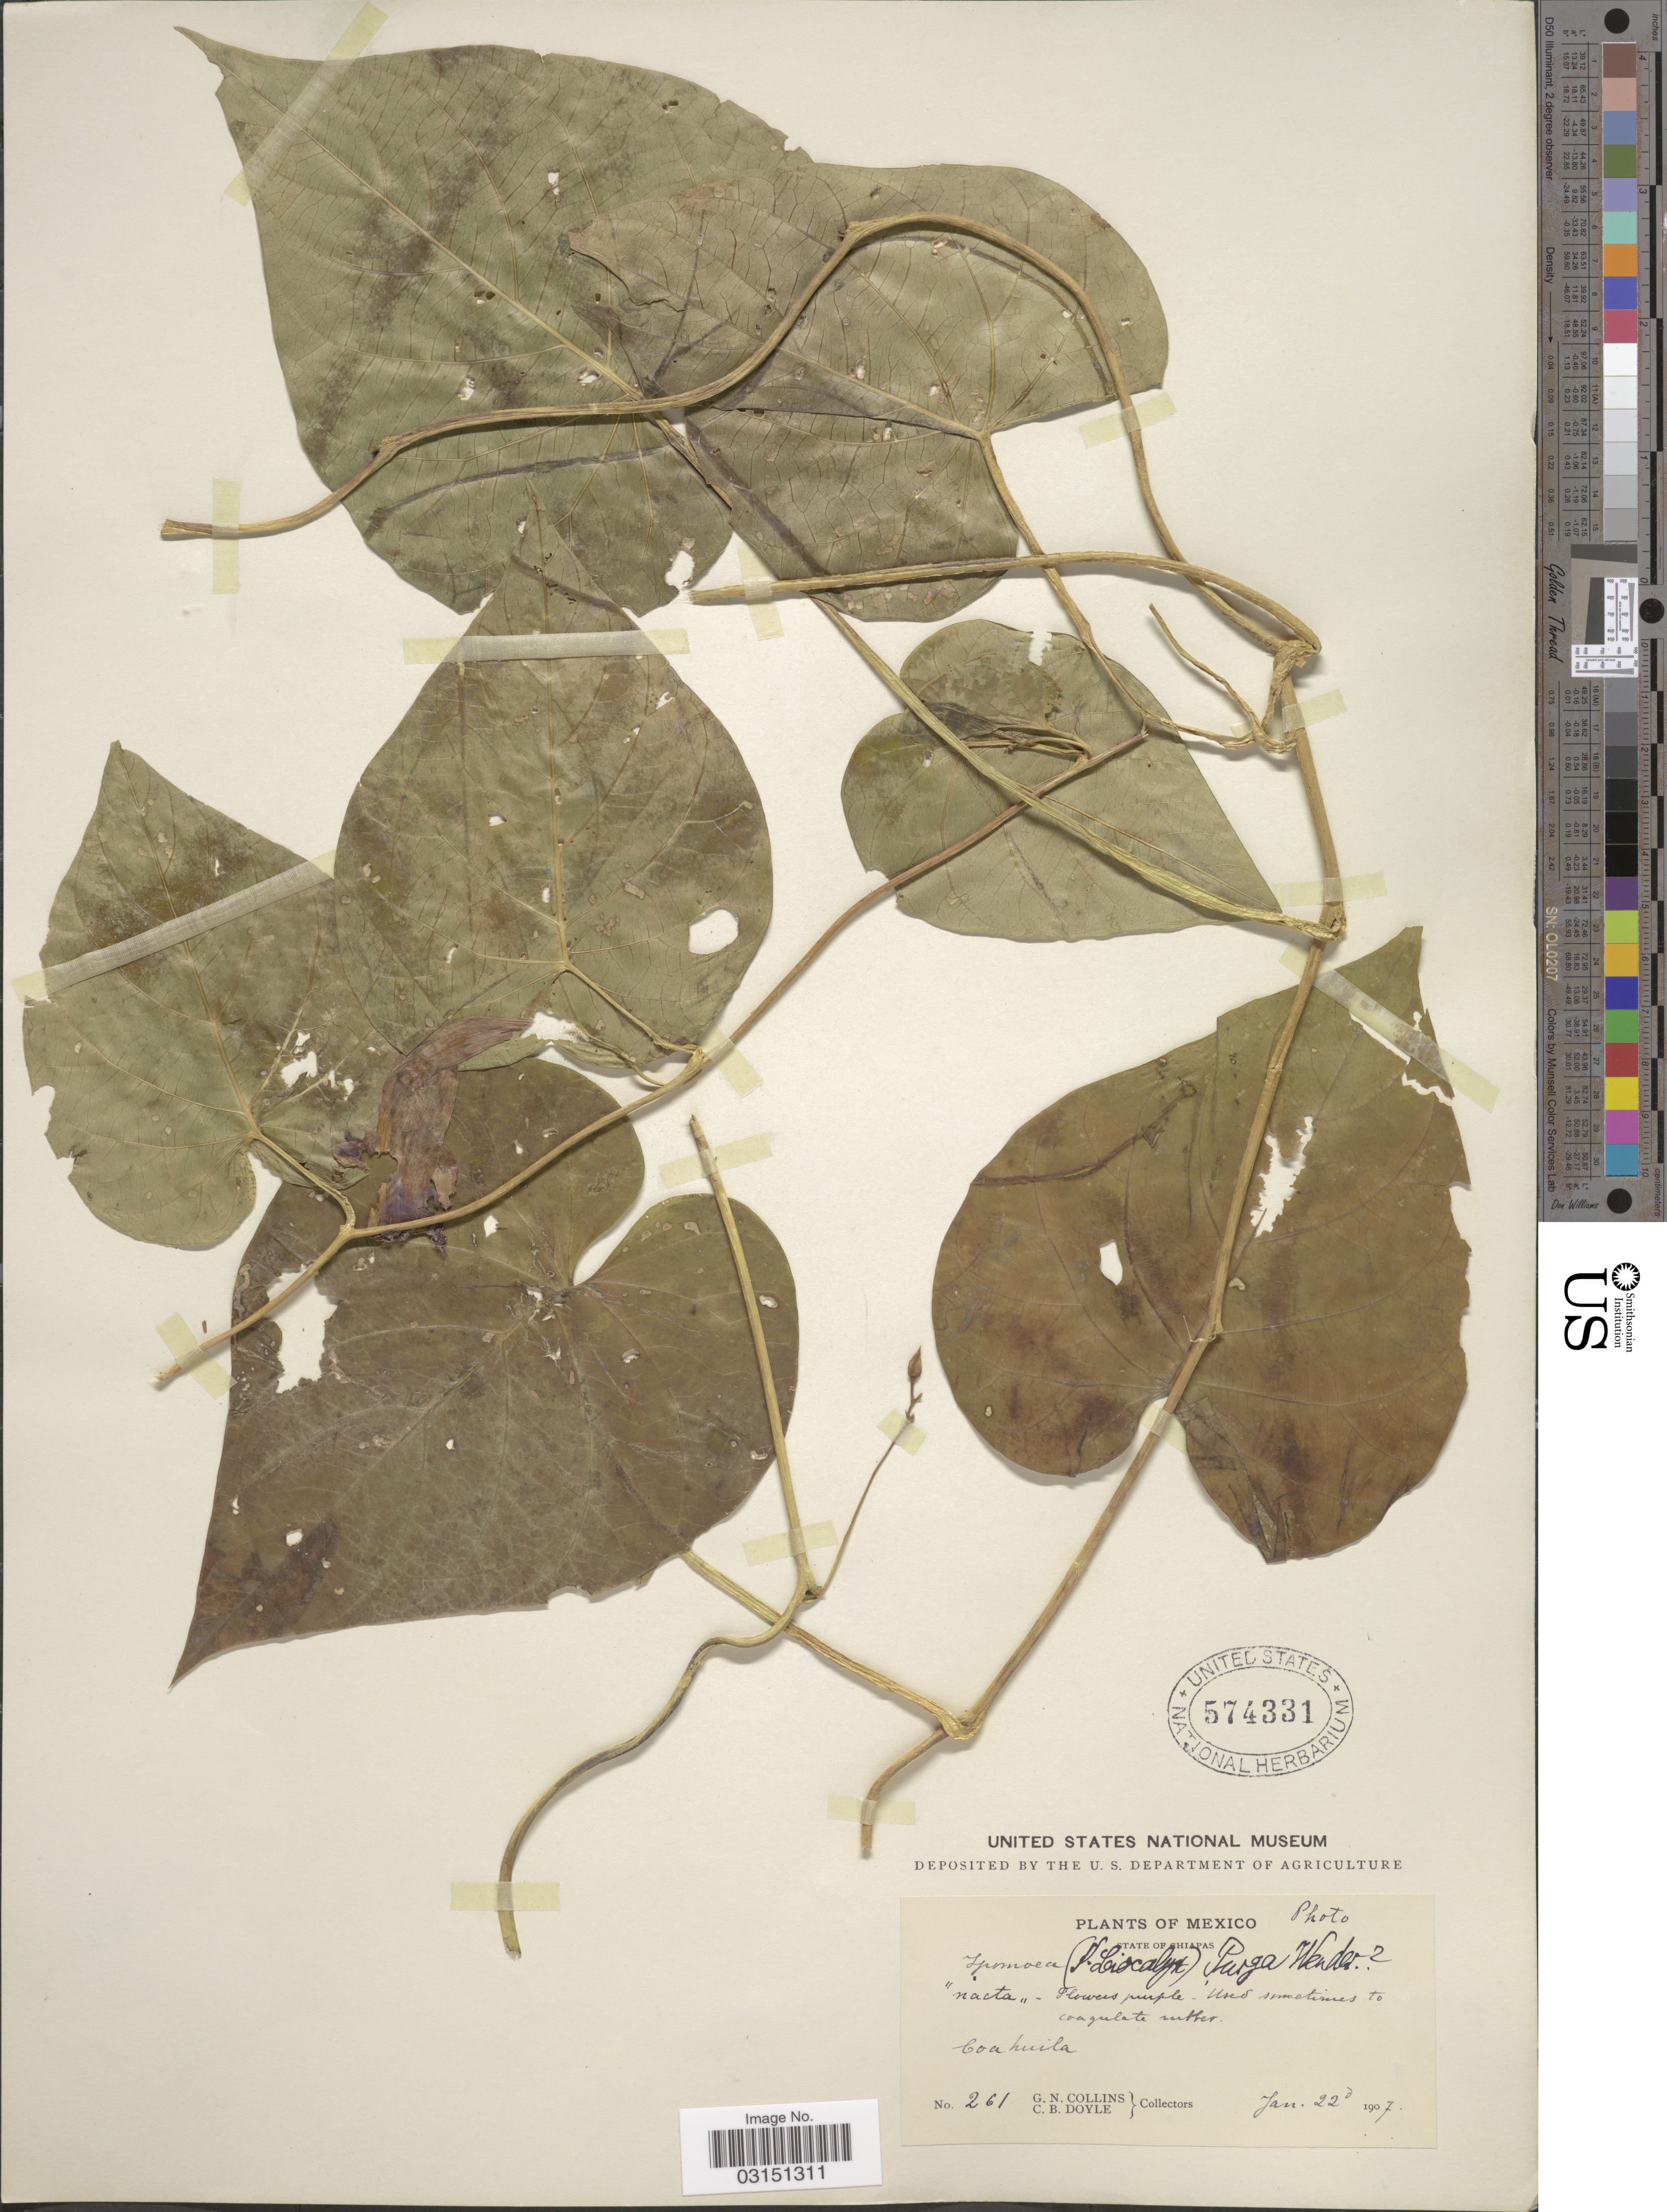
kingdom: Plantae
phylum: Tracheophyta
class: Magnoliopsida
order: Solanales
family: Convolvulaceae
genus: Ipomoea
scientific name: Ipomoea seducta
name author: House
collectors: G. Collins & C. Doyle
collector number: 261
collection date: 1907-01-22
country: Mexico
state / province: Chiapas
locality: Coahuila.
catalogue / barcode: US 574331